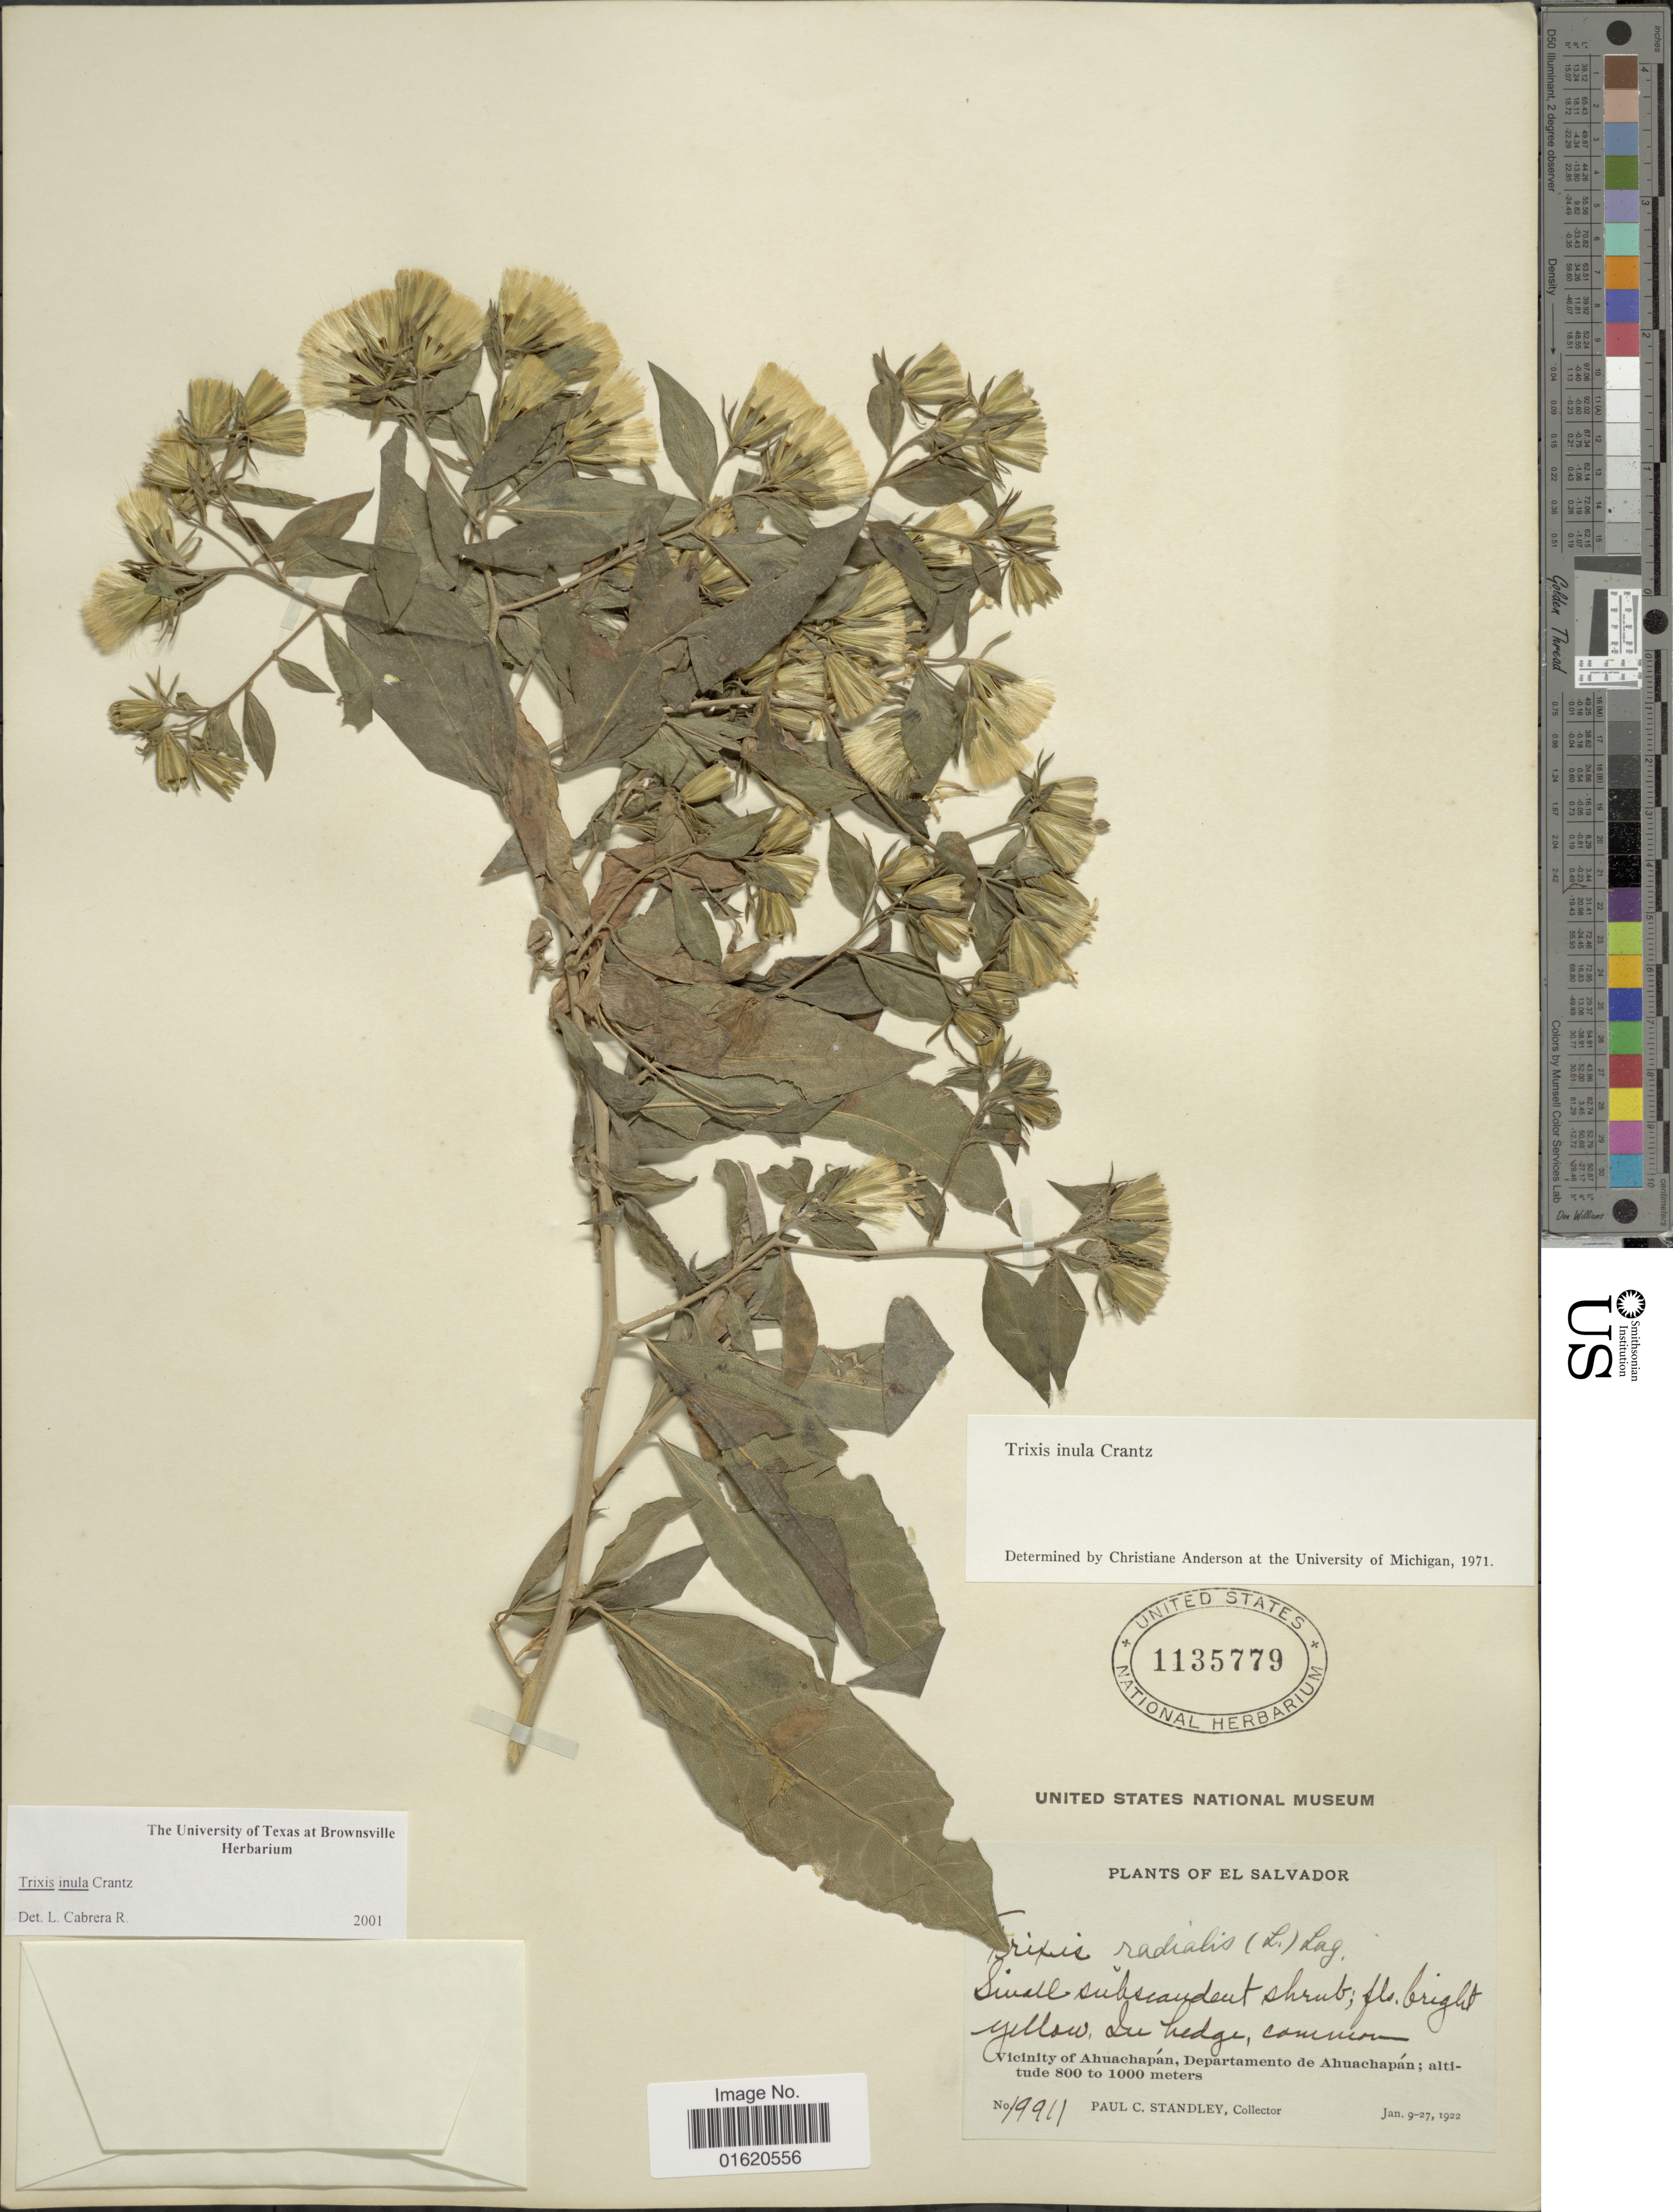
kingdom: Plantae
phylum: Tracheophyta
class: Magnoliopsida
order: Asterales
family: Asteraceae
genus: Trixis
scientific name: Trixis inula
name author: Crantz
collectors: P. C. Standley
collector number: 19911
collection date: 1922-01-09/1922-01-27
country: El Salvador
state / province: Ahuachapan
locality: Lu hedge, common, Vicinity of Ahuachapán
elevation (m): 800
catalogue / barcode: US 1135779